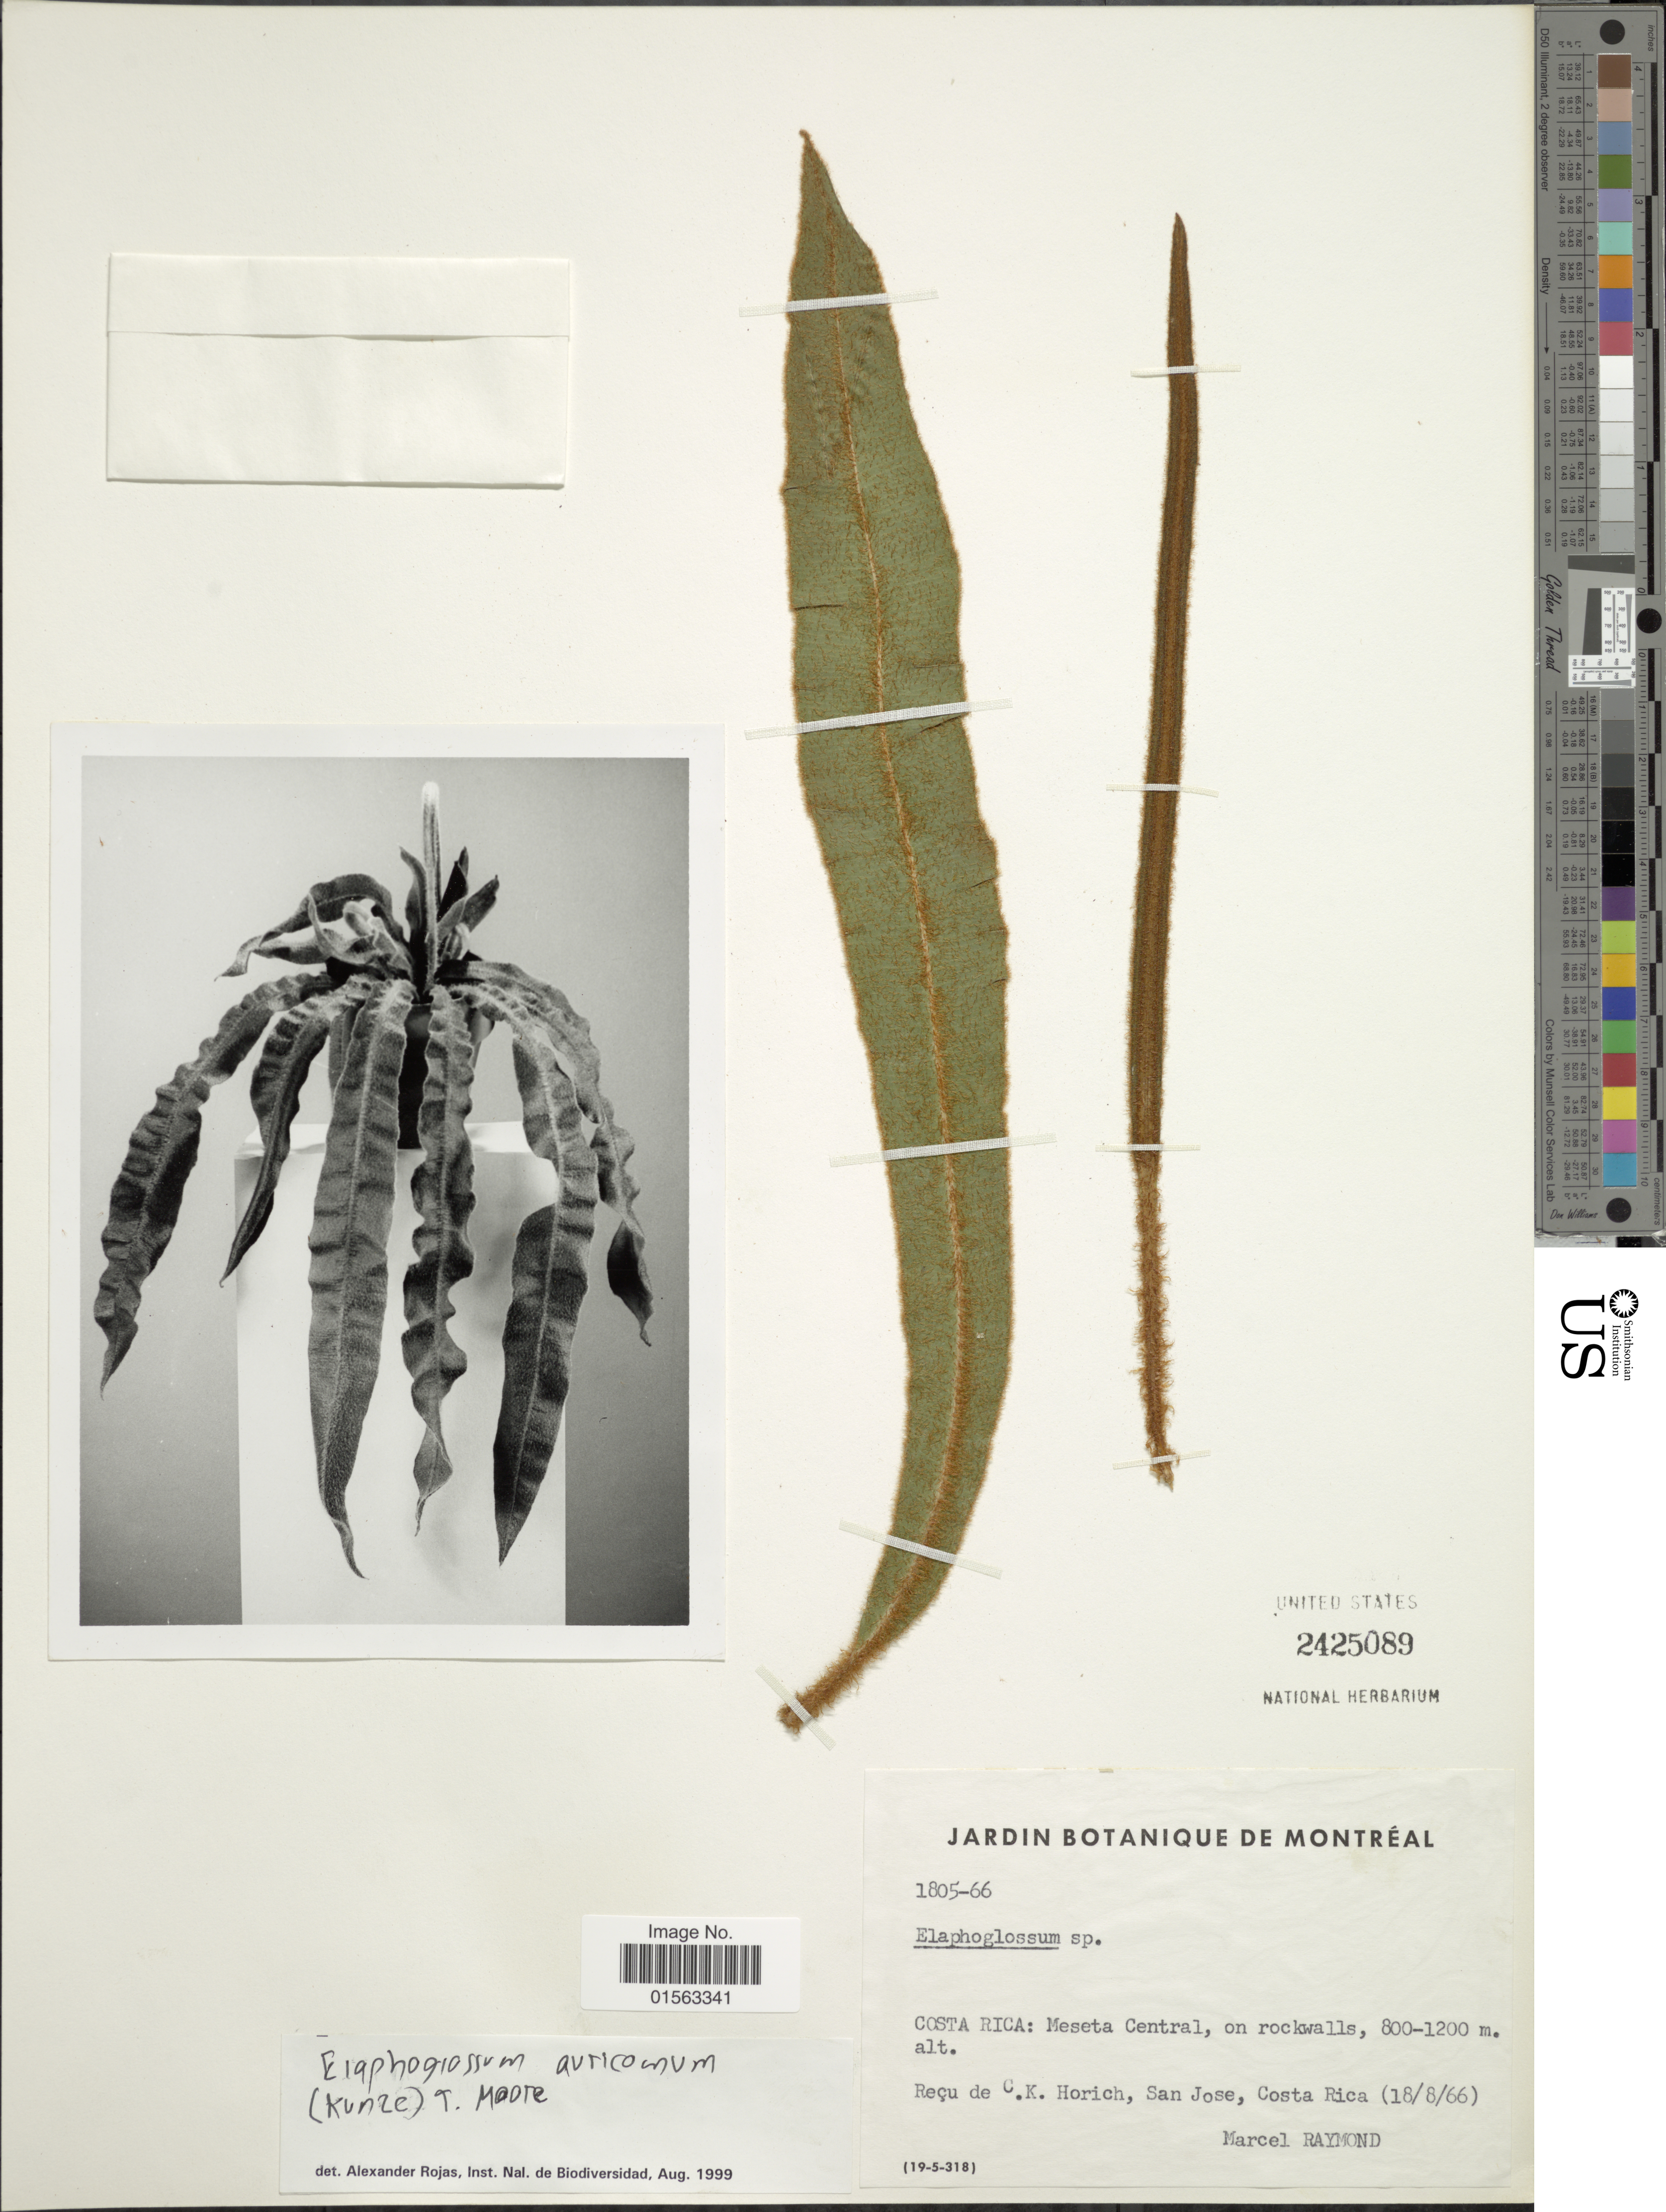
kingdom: Plantae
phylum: Tracheophyta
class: Polypodiopsida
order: Polypodiales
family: Dryopteridaceae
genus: Elaphoglossum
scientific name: Elaphoglossum auricomum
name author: (Kunze) T. Moore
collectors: M. Raymond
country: Costa Rica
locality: Costa Rica: Meseta Central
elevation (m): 800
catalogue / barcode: US 2425089